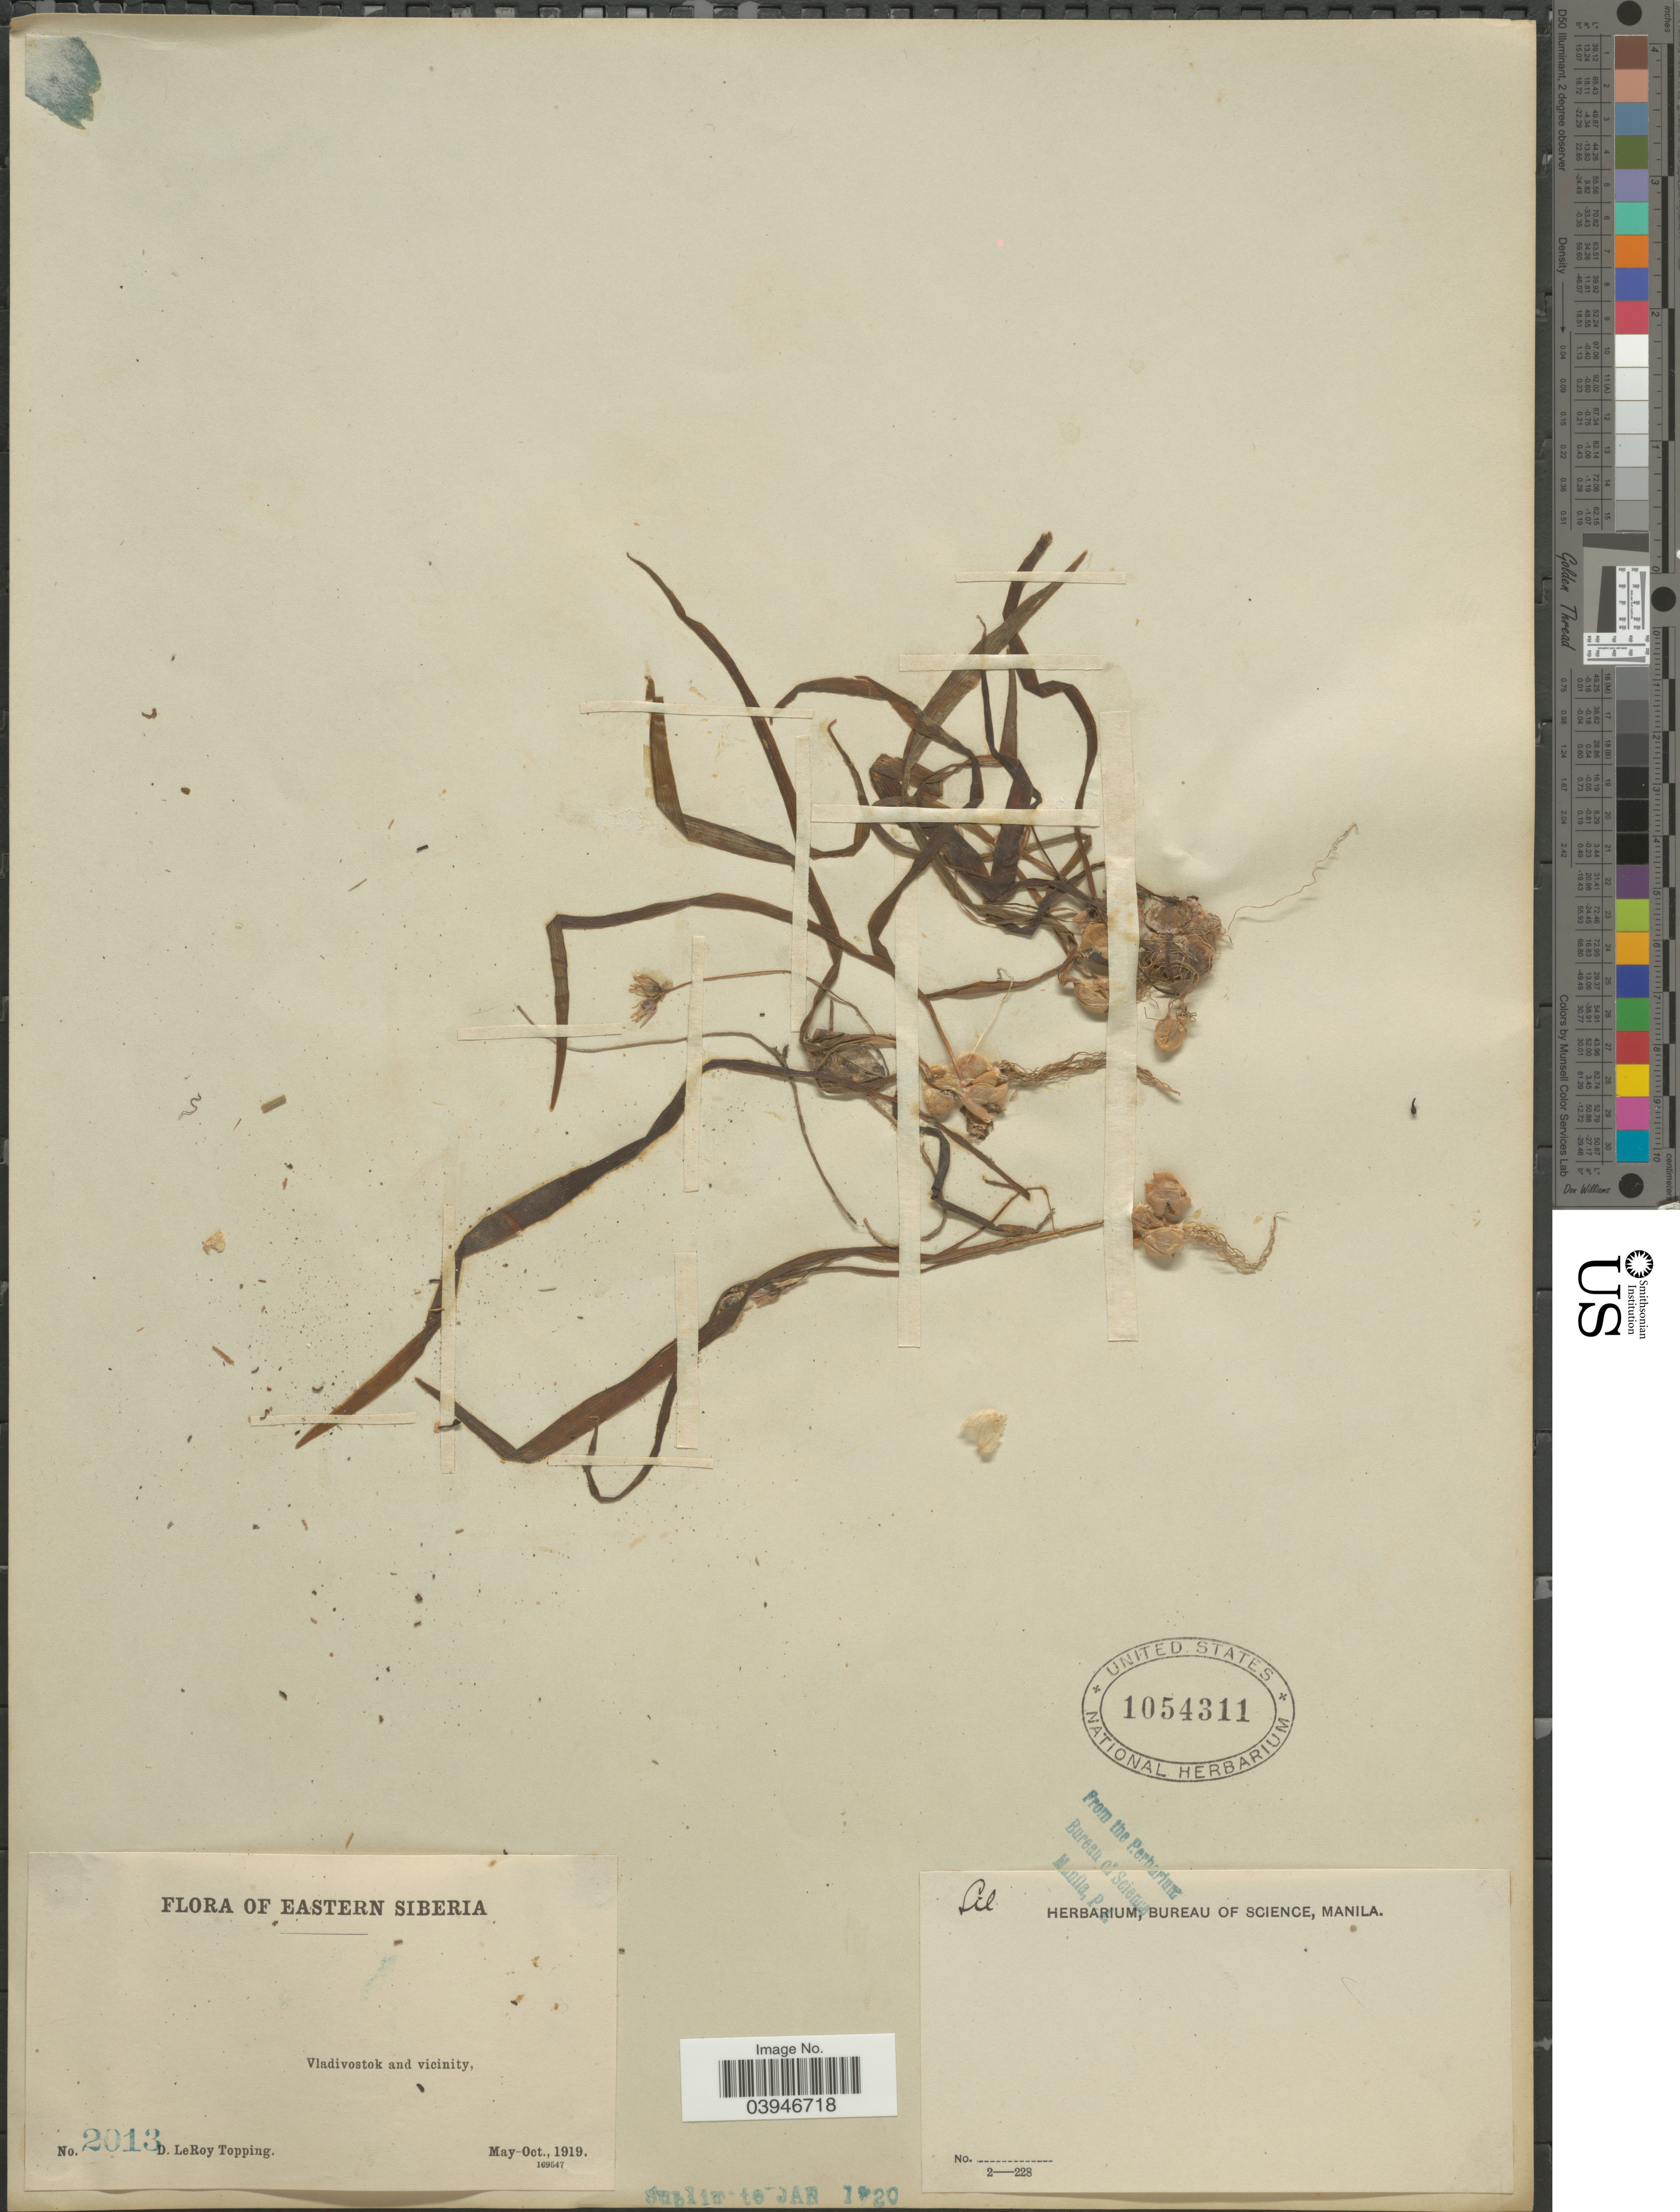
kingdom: Plantae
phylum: Tracheophyta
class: Liliopsida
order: Liliales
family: Liliaceae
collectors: D. L. Topping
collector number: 2013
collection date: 1919-05/1919-10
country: Russian Federation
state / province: Primorsky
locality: Eastern Siberia. Vladivostok and vicinity.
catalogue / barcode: US 1054311